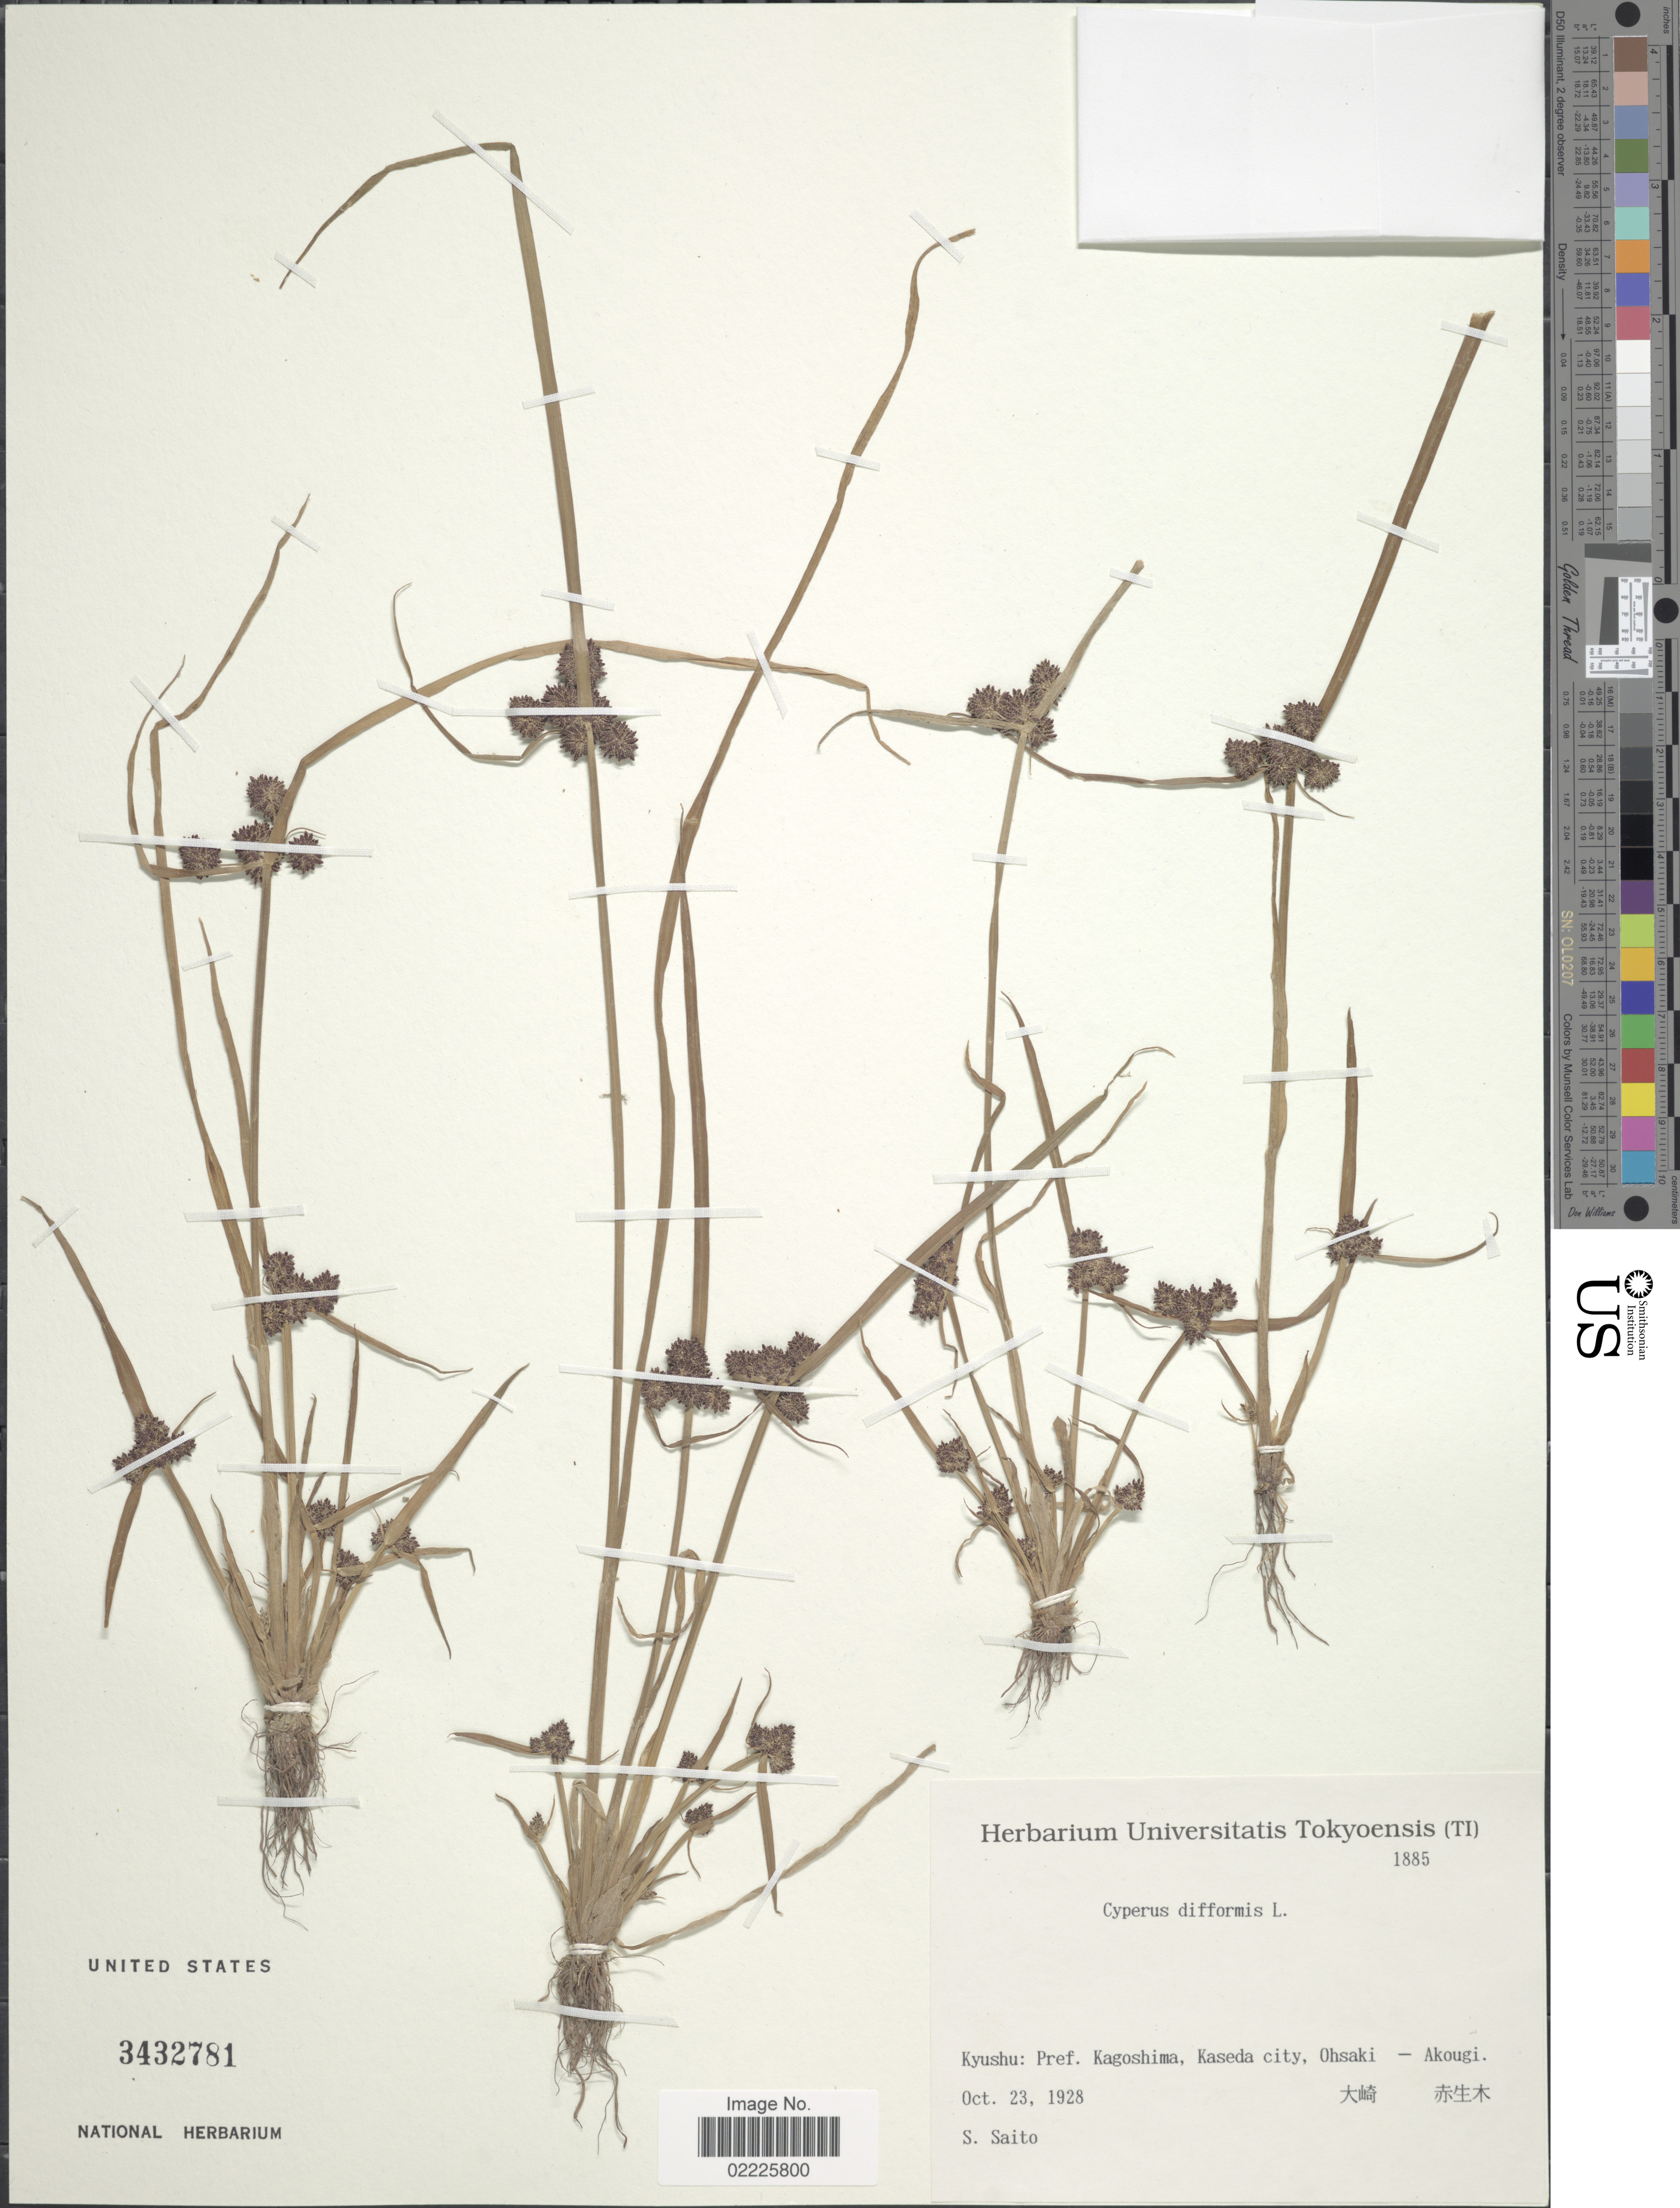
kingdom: Plantae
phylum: Tracheophyta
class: Liliopsida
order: Poales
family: Cyperaceae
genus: Cyperus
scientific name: Cyperus difformis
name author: L.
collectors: S. Saito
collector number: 1885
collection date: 1928-10-23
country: Japan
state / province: Kagosima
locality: Kyushu, Kaseda city, Ohsaki - Akougi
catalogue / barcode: US 3432781